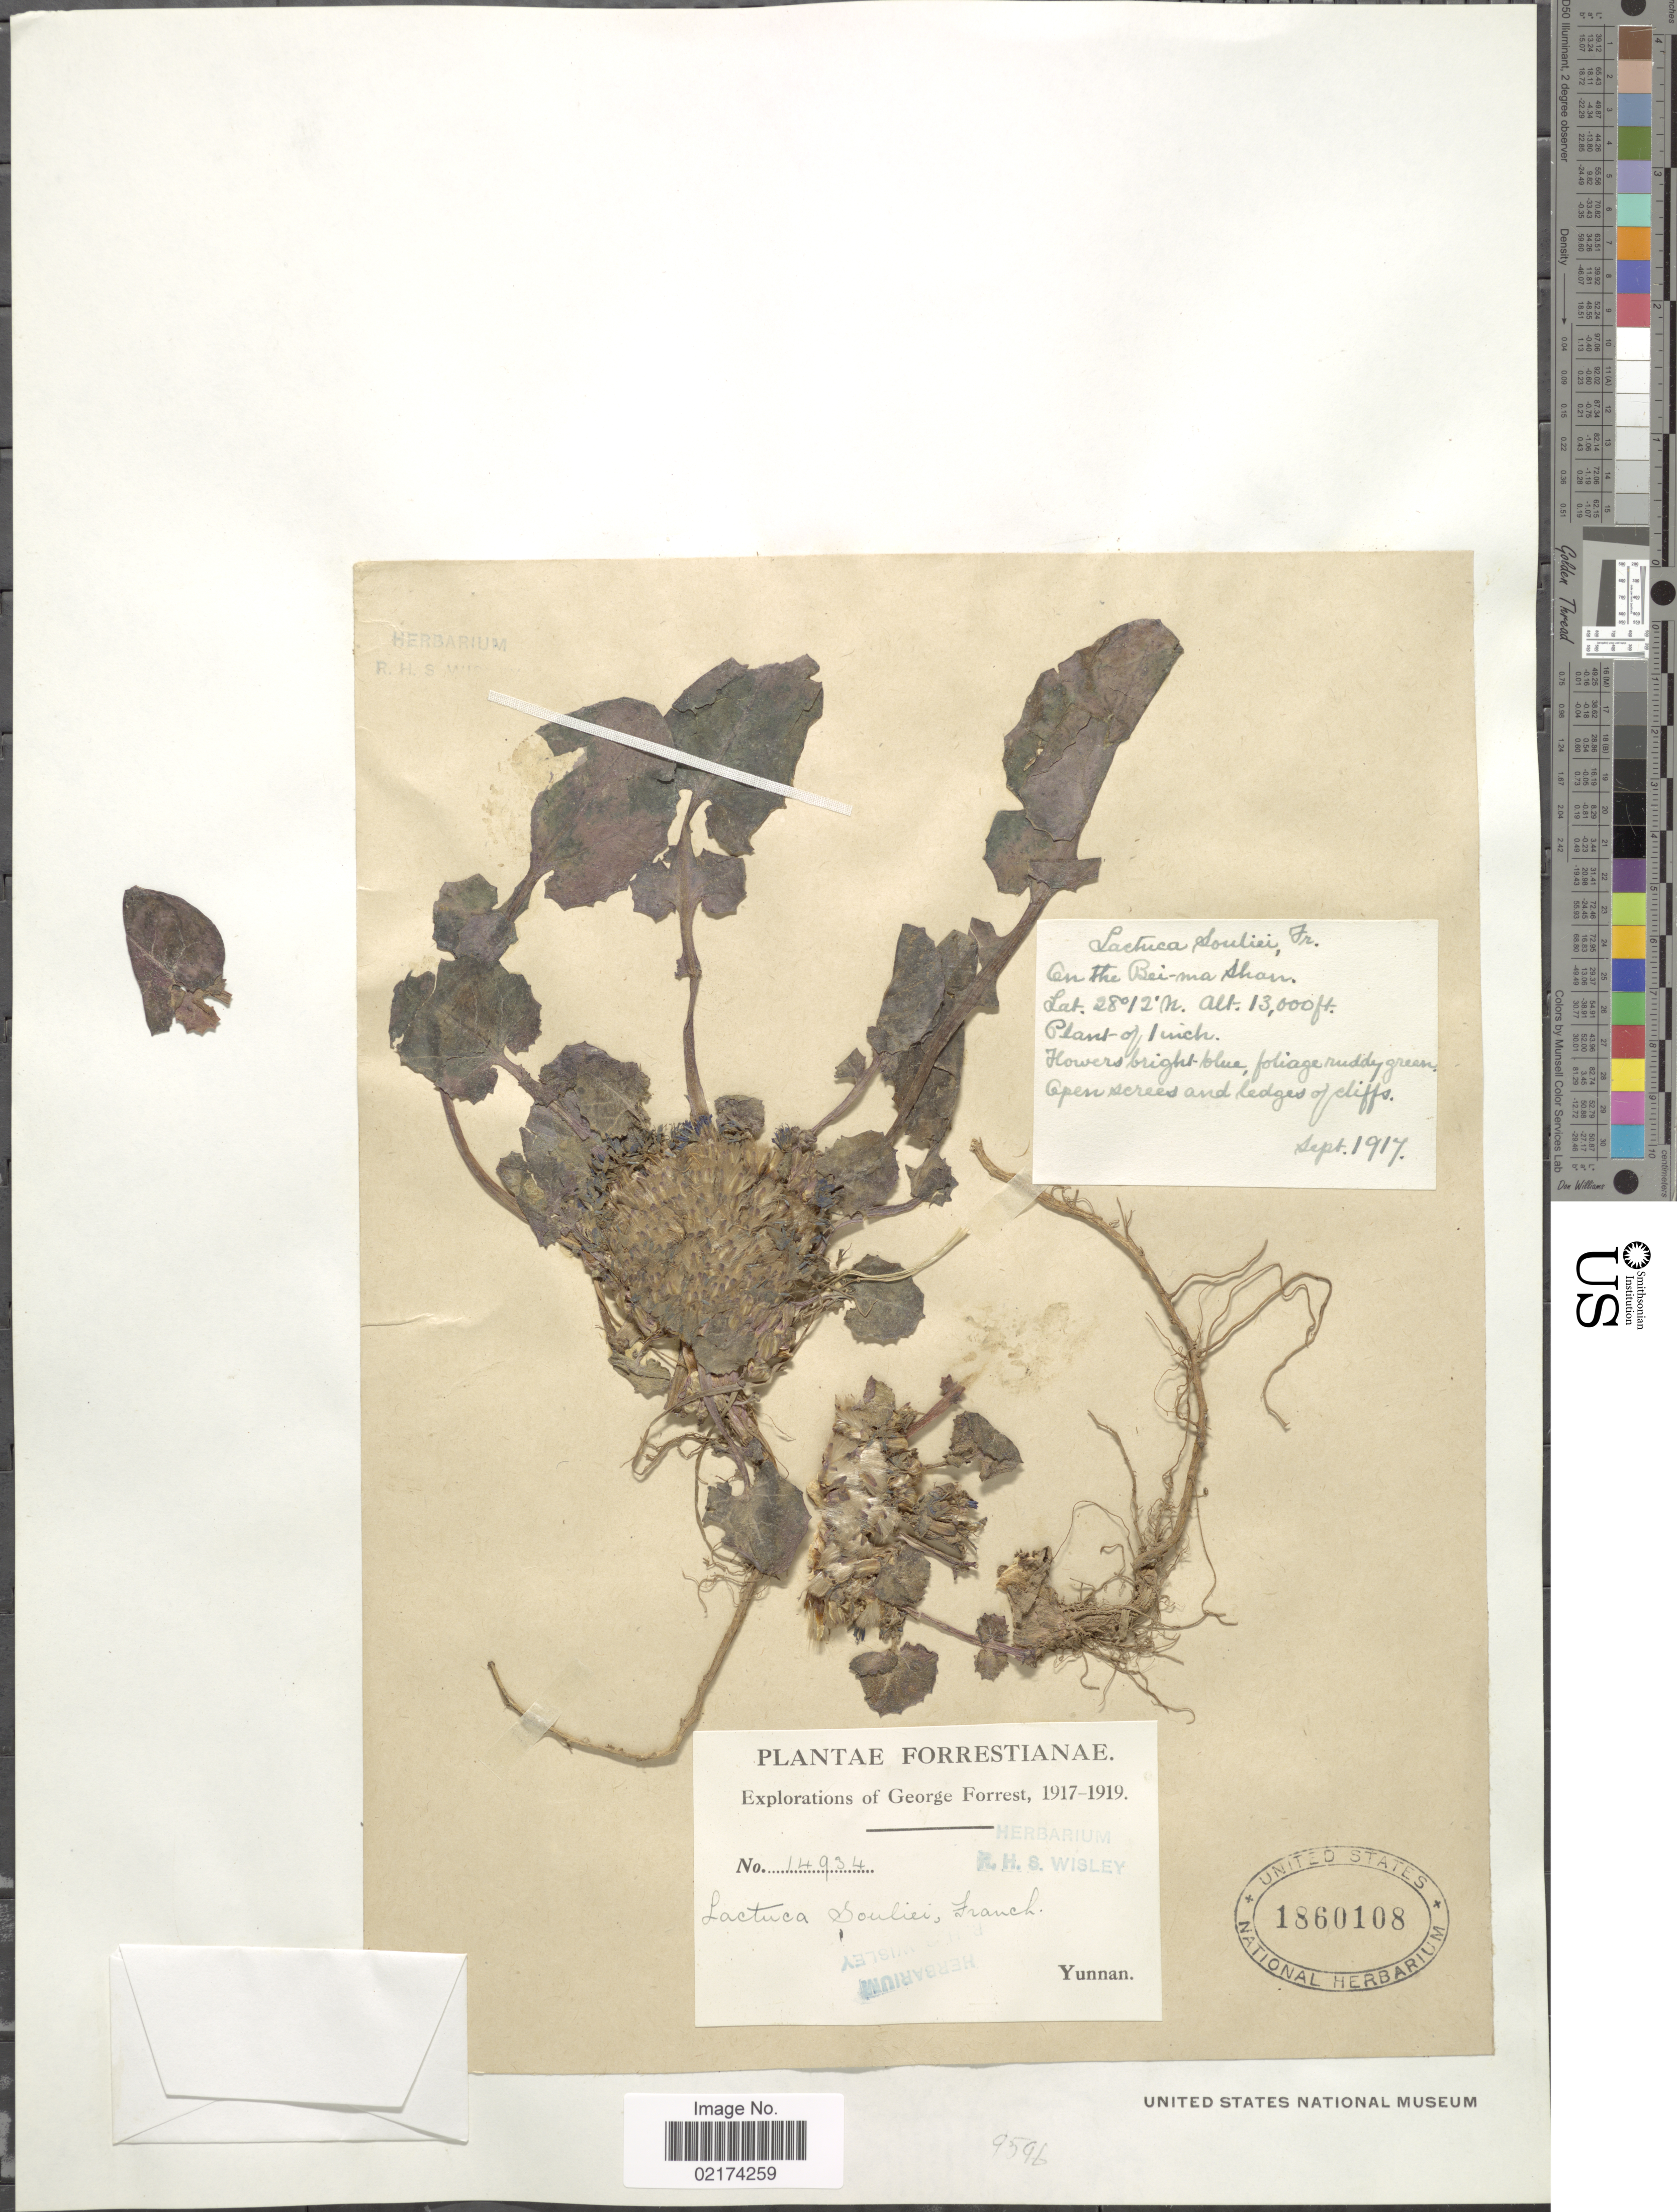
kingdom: Plantae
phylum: Tracheophyta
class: Magnoliopsida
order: Asterales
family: Asteraceae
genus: Parasyncalathium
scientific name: Parasyncalathium souliei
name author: (Franch.) J. W. Zhang et al.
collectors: G. Forrest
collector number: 14934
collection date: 1917-09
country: China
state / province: Yunnan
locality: Bei-ma Shan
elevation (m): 3962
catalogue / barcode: US 1860108